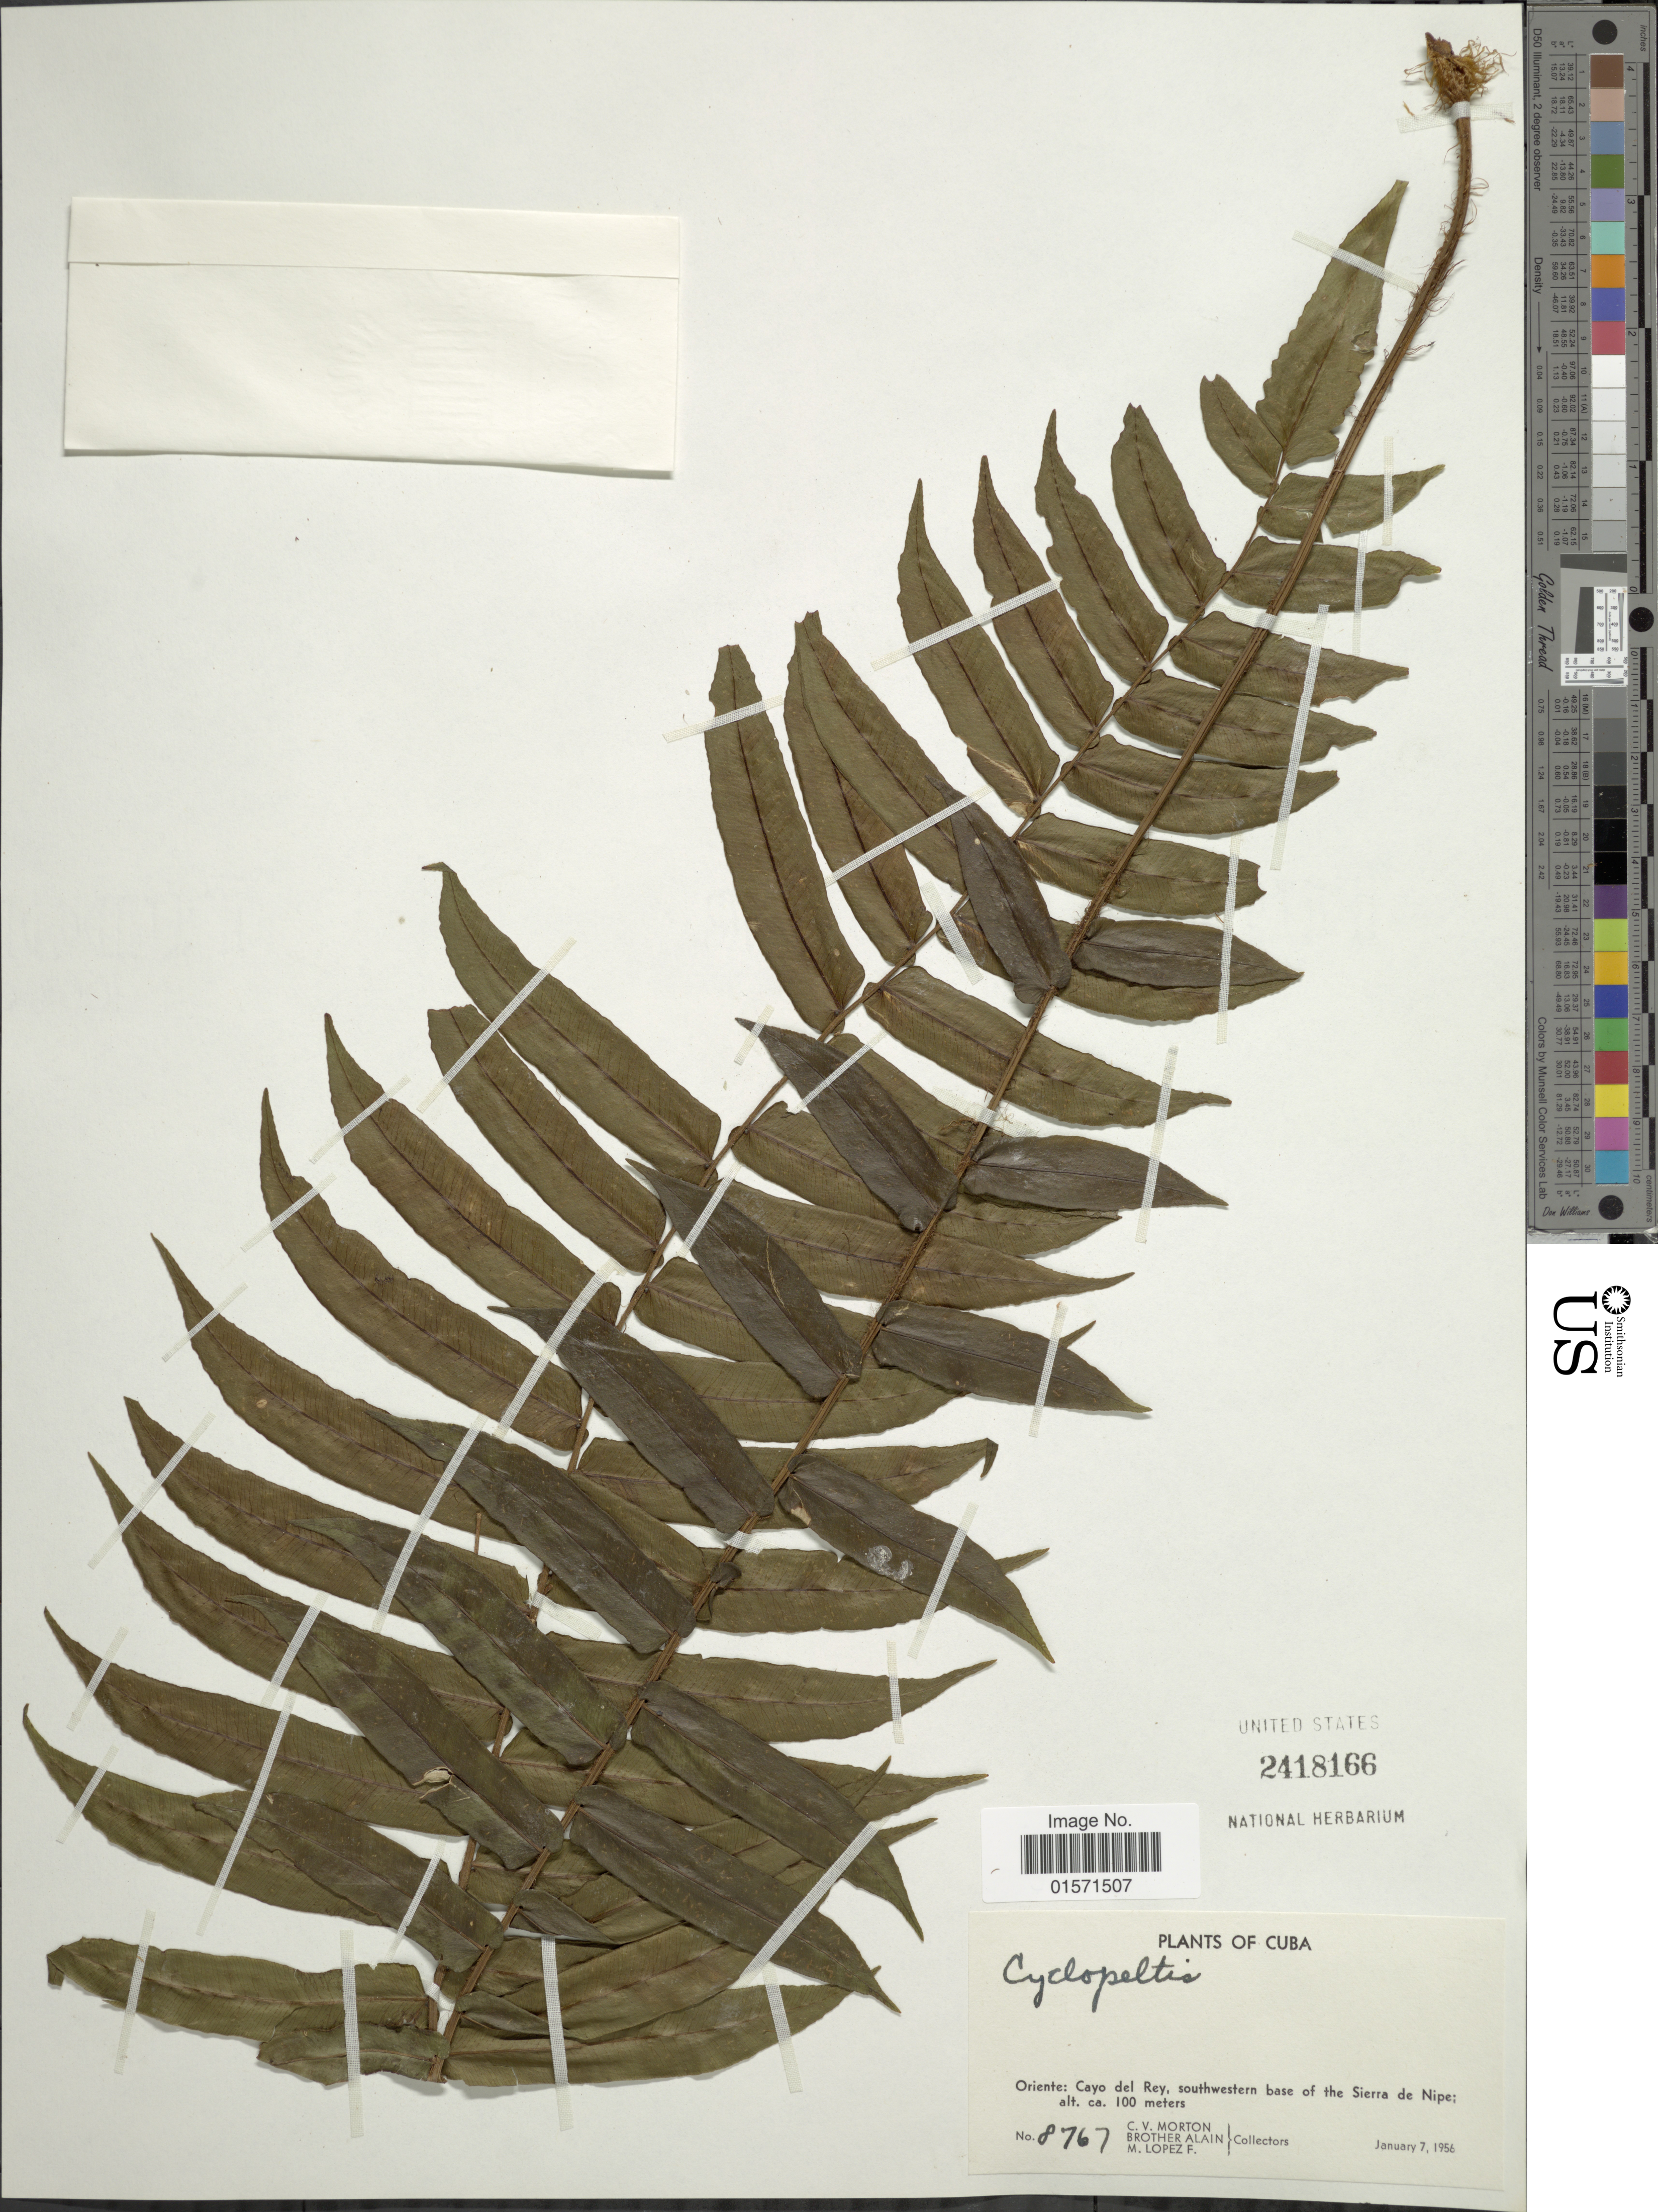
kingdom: Plantae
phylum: Tracheophyta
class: Polypodiopsida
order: Polypodiales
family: Lomariopsidaceae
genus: Cyclopeltis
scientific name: Cyclopeltis semicordata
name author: (Sw.) J. Sm.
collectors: C. V. Morton, Bro. Alain - DO NOT USE & M. Lopez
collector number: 8767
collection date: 1956-01-07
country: Cuba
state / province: Oriente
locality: Oriente: Cayo del Rey, southwestern base of the Sierra de Nipe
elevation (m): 100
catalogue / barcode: US 2418166